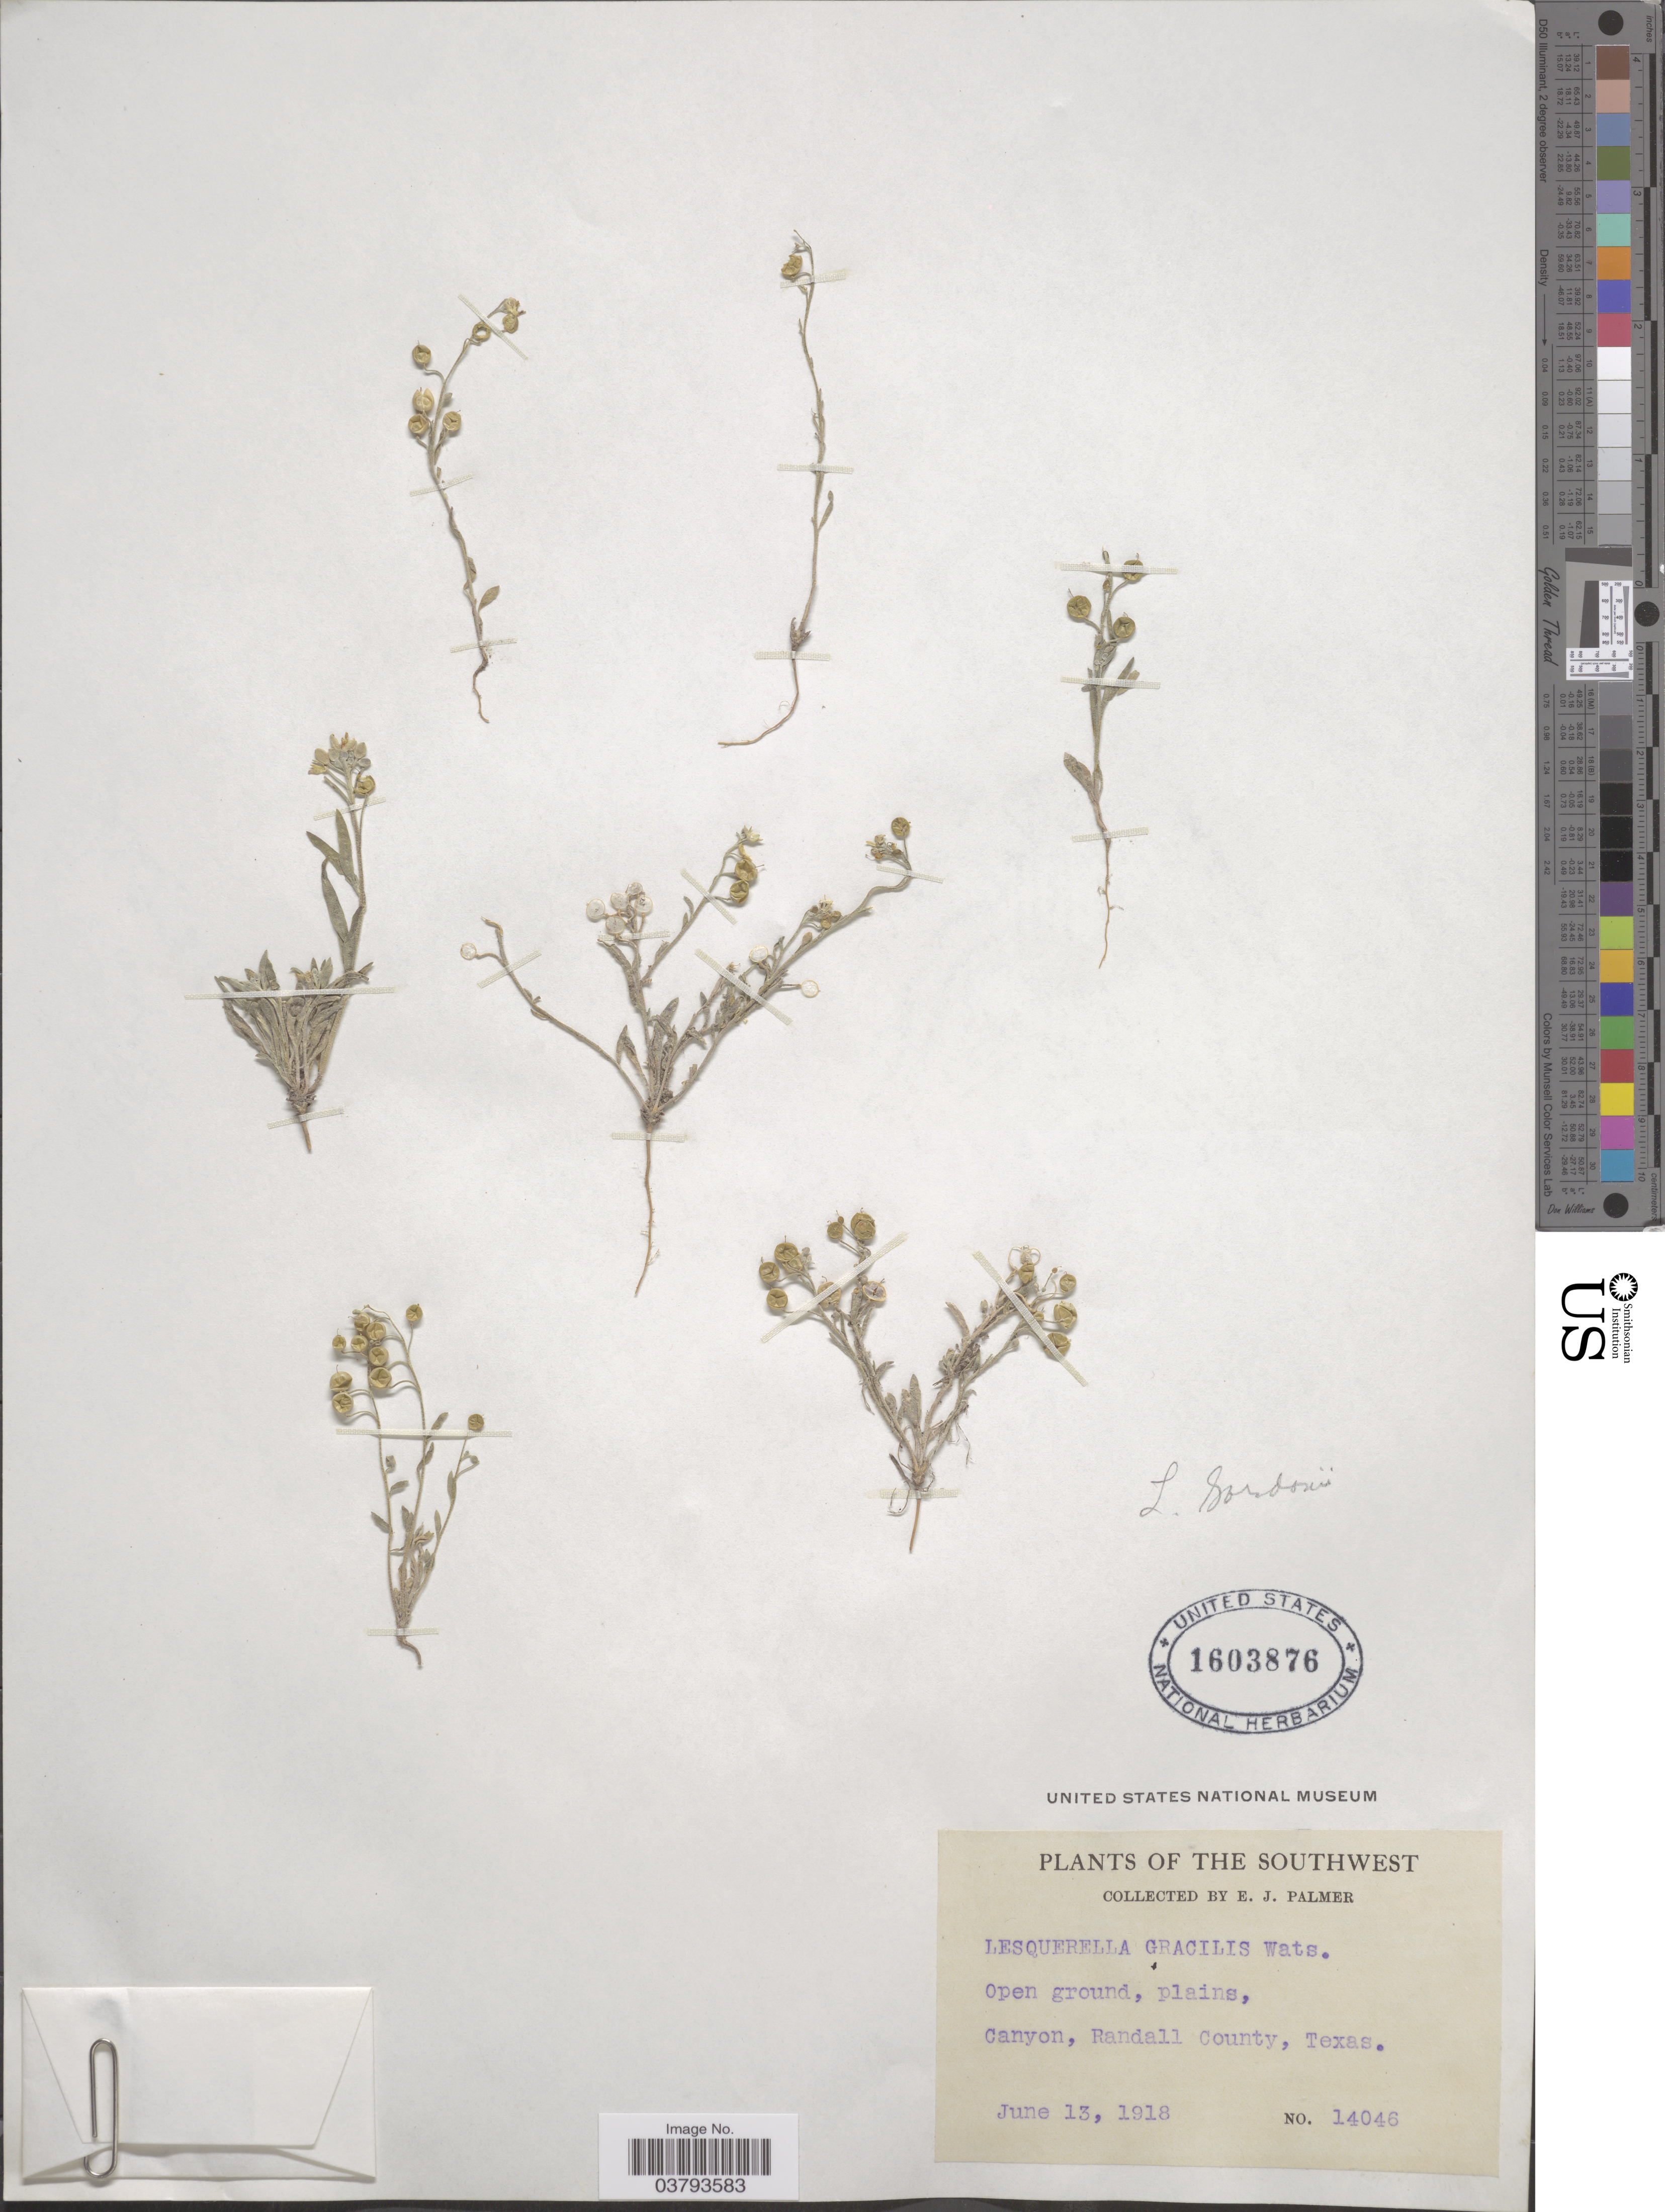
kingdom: Plantae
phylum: Tracheophyta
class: Magnoliopsida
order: Brassicales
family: Brassicaceae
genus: Lesquerella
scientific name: Lesquerella gordonii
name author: (A. Gray) S. Watson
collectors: E. J. Palmer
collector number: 14046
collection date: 1918-06-13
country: United States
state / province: Texas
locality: The Southwest. Open ground, plains, Canyon, Randall County.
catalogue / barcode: US 1603876